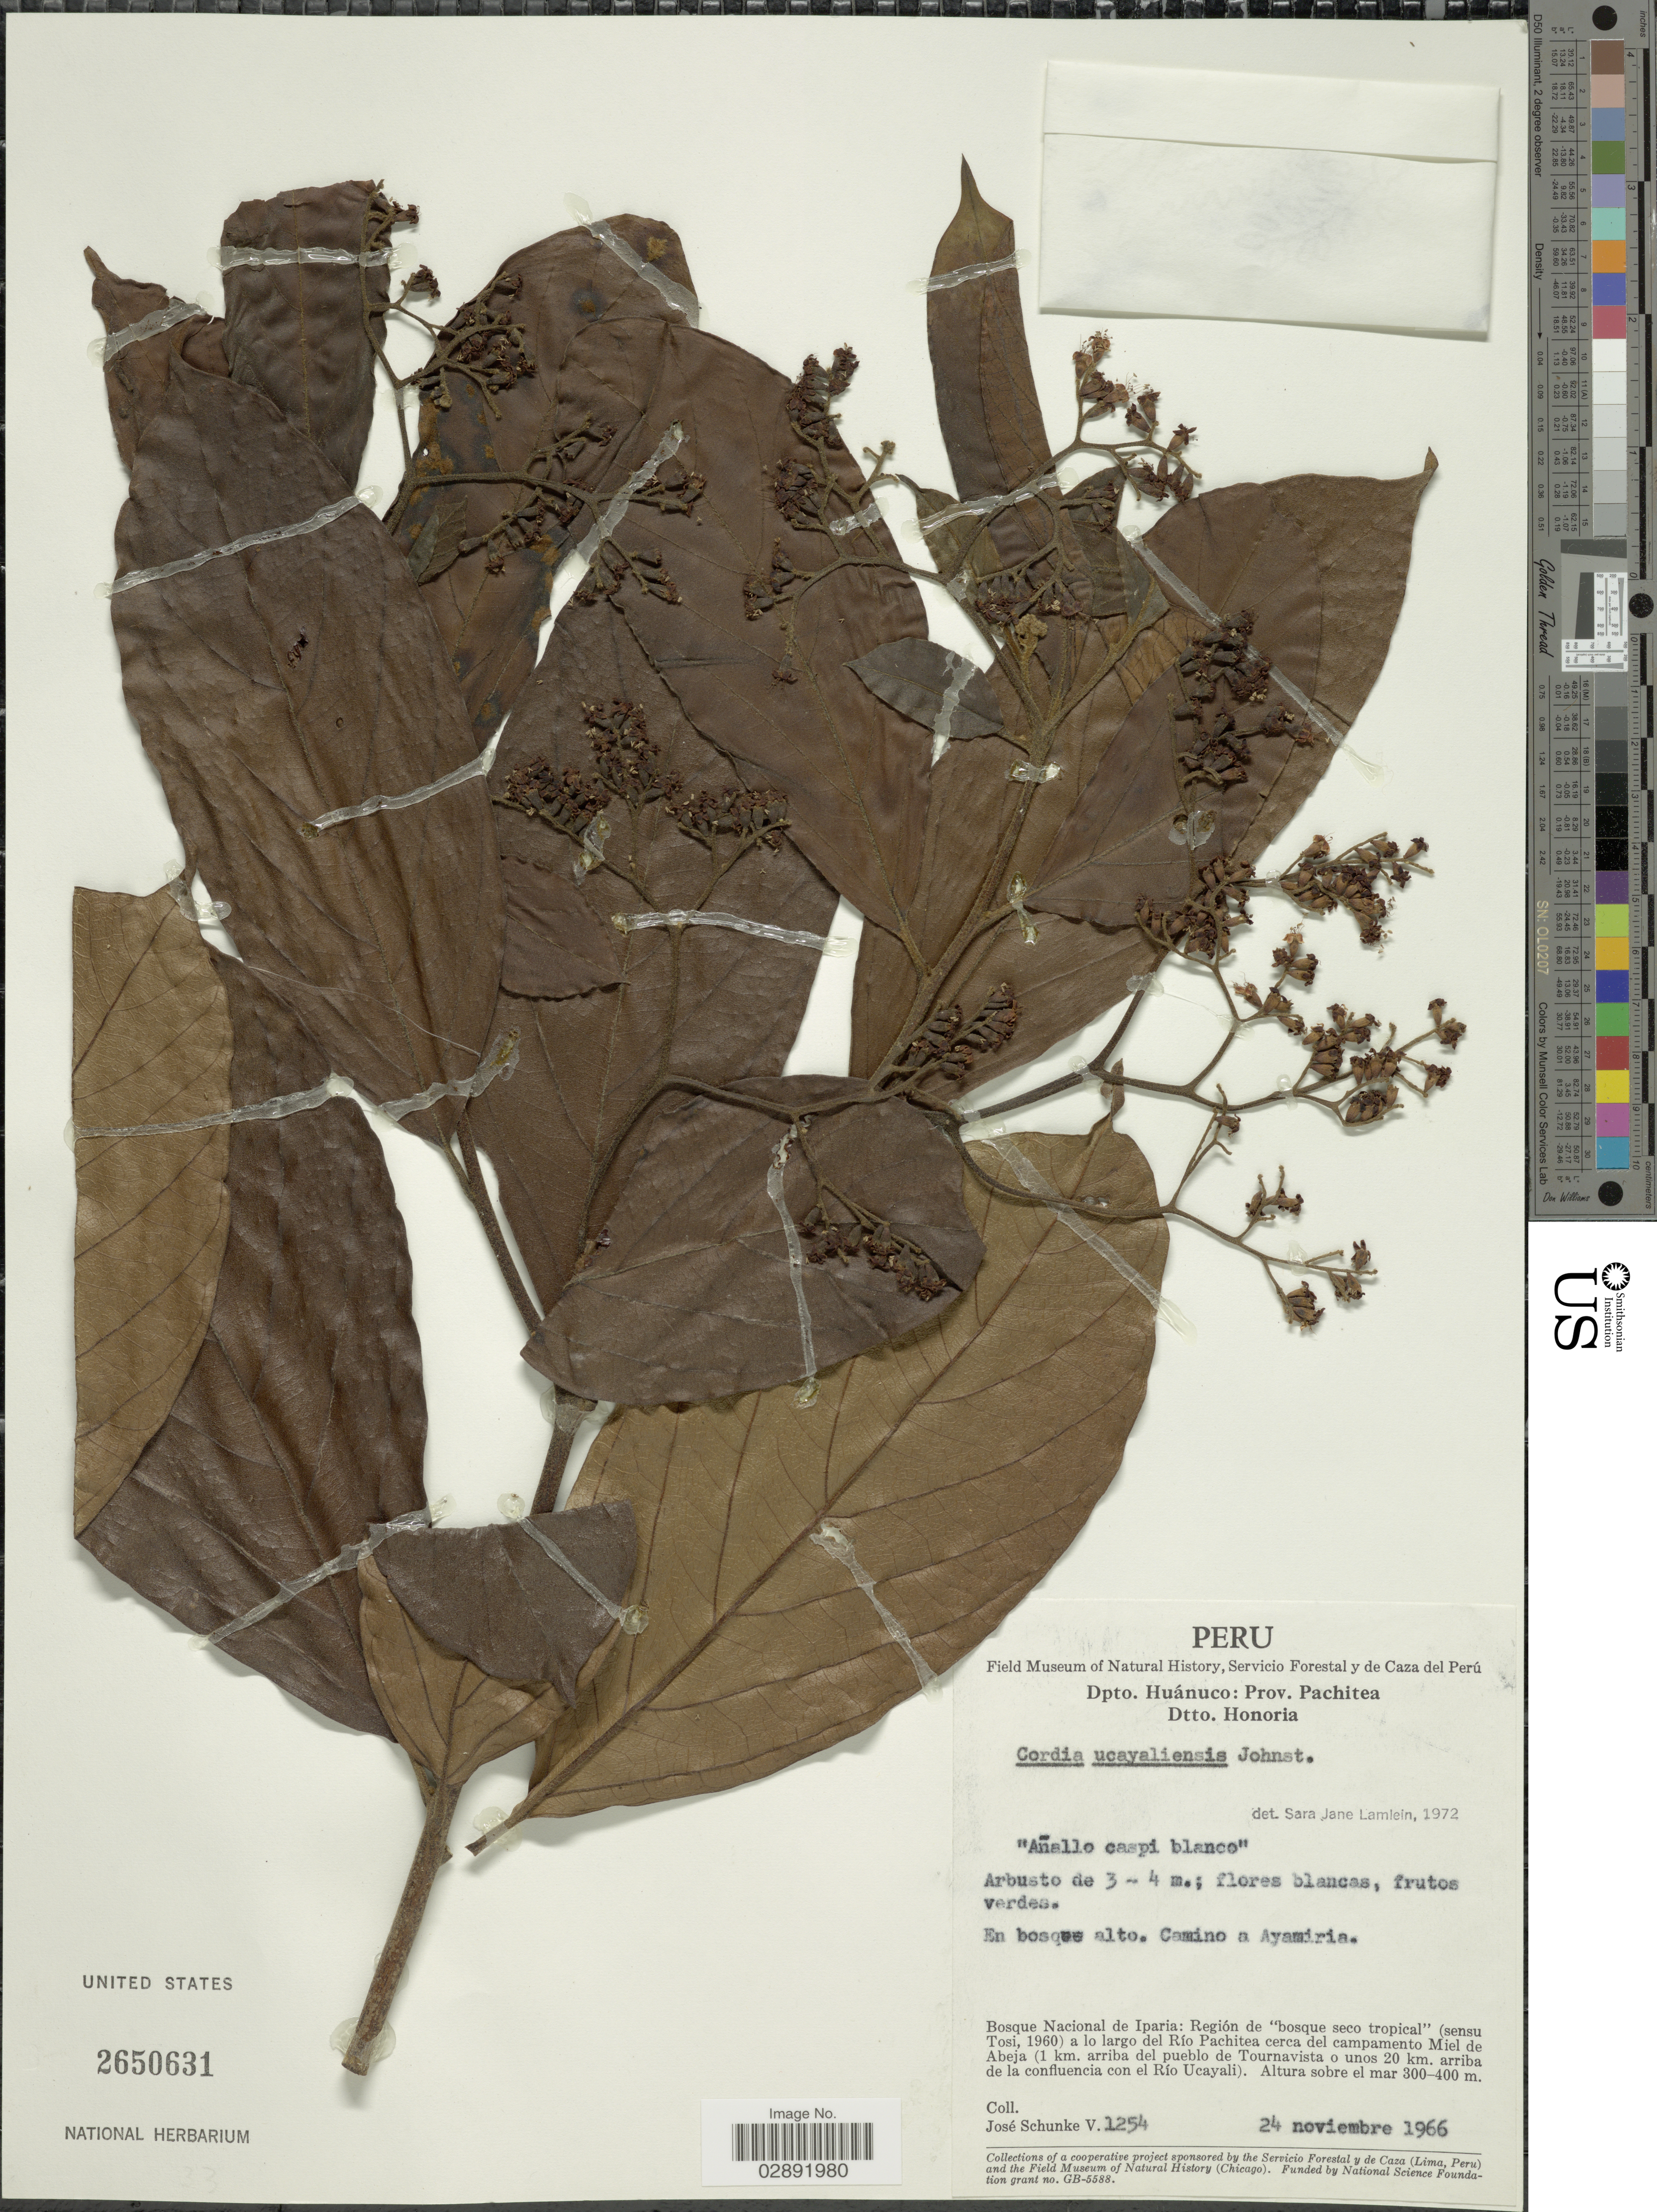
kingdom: Plantae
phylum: Tracheophyta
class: Magnoliopsida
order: Boraginales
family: Cordiaceae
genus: Cordia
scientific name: Cordia ucayaliensis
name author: I.M. Johnst.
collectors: J. Schunke Vigo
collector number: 1254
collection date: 1966-11-24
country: Peru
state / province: Huánuco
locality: Dpto. Huánuco: Prov. Pachitea, Dtto. Honoria. Bosque Nacional de Iparia: Región de "bosque seco tropical" (sensu Tosi, 1960) a lo largo del Río Pachitea cerca del campamento Miel de Abeja (1 km. arriba del pueblo de Tournavista o unos 20 km. arriba de la confluencia con el Río Ucayali). Camino a Ayamiria.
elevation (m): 300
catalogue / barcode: US 2650631